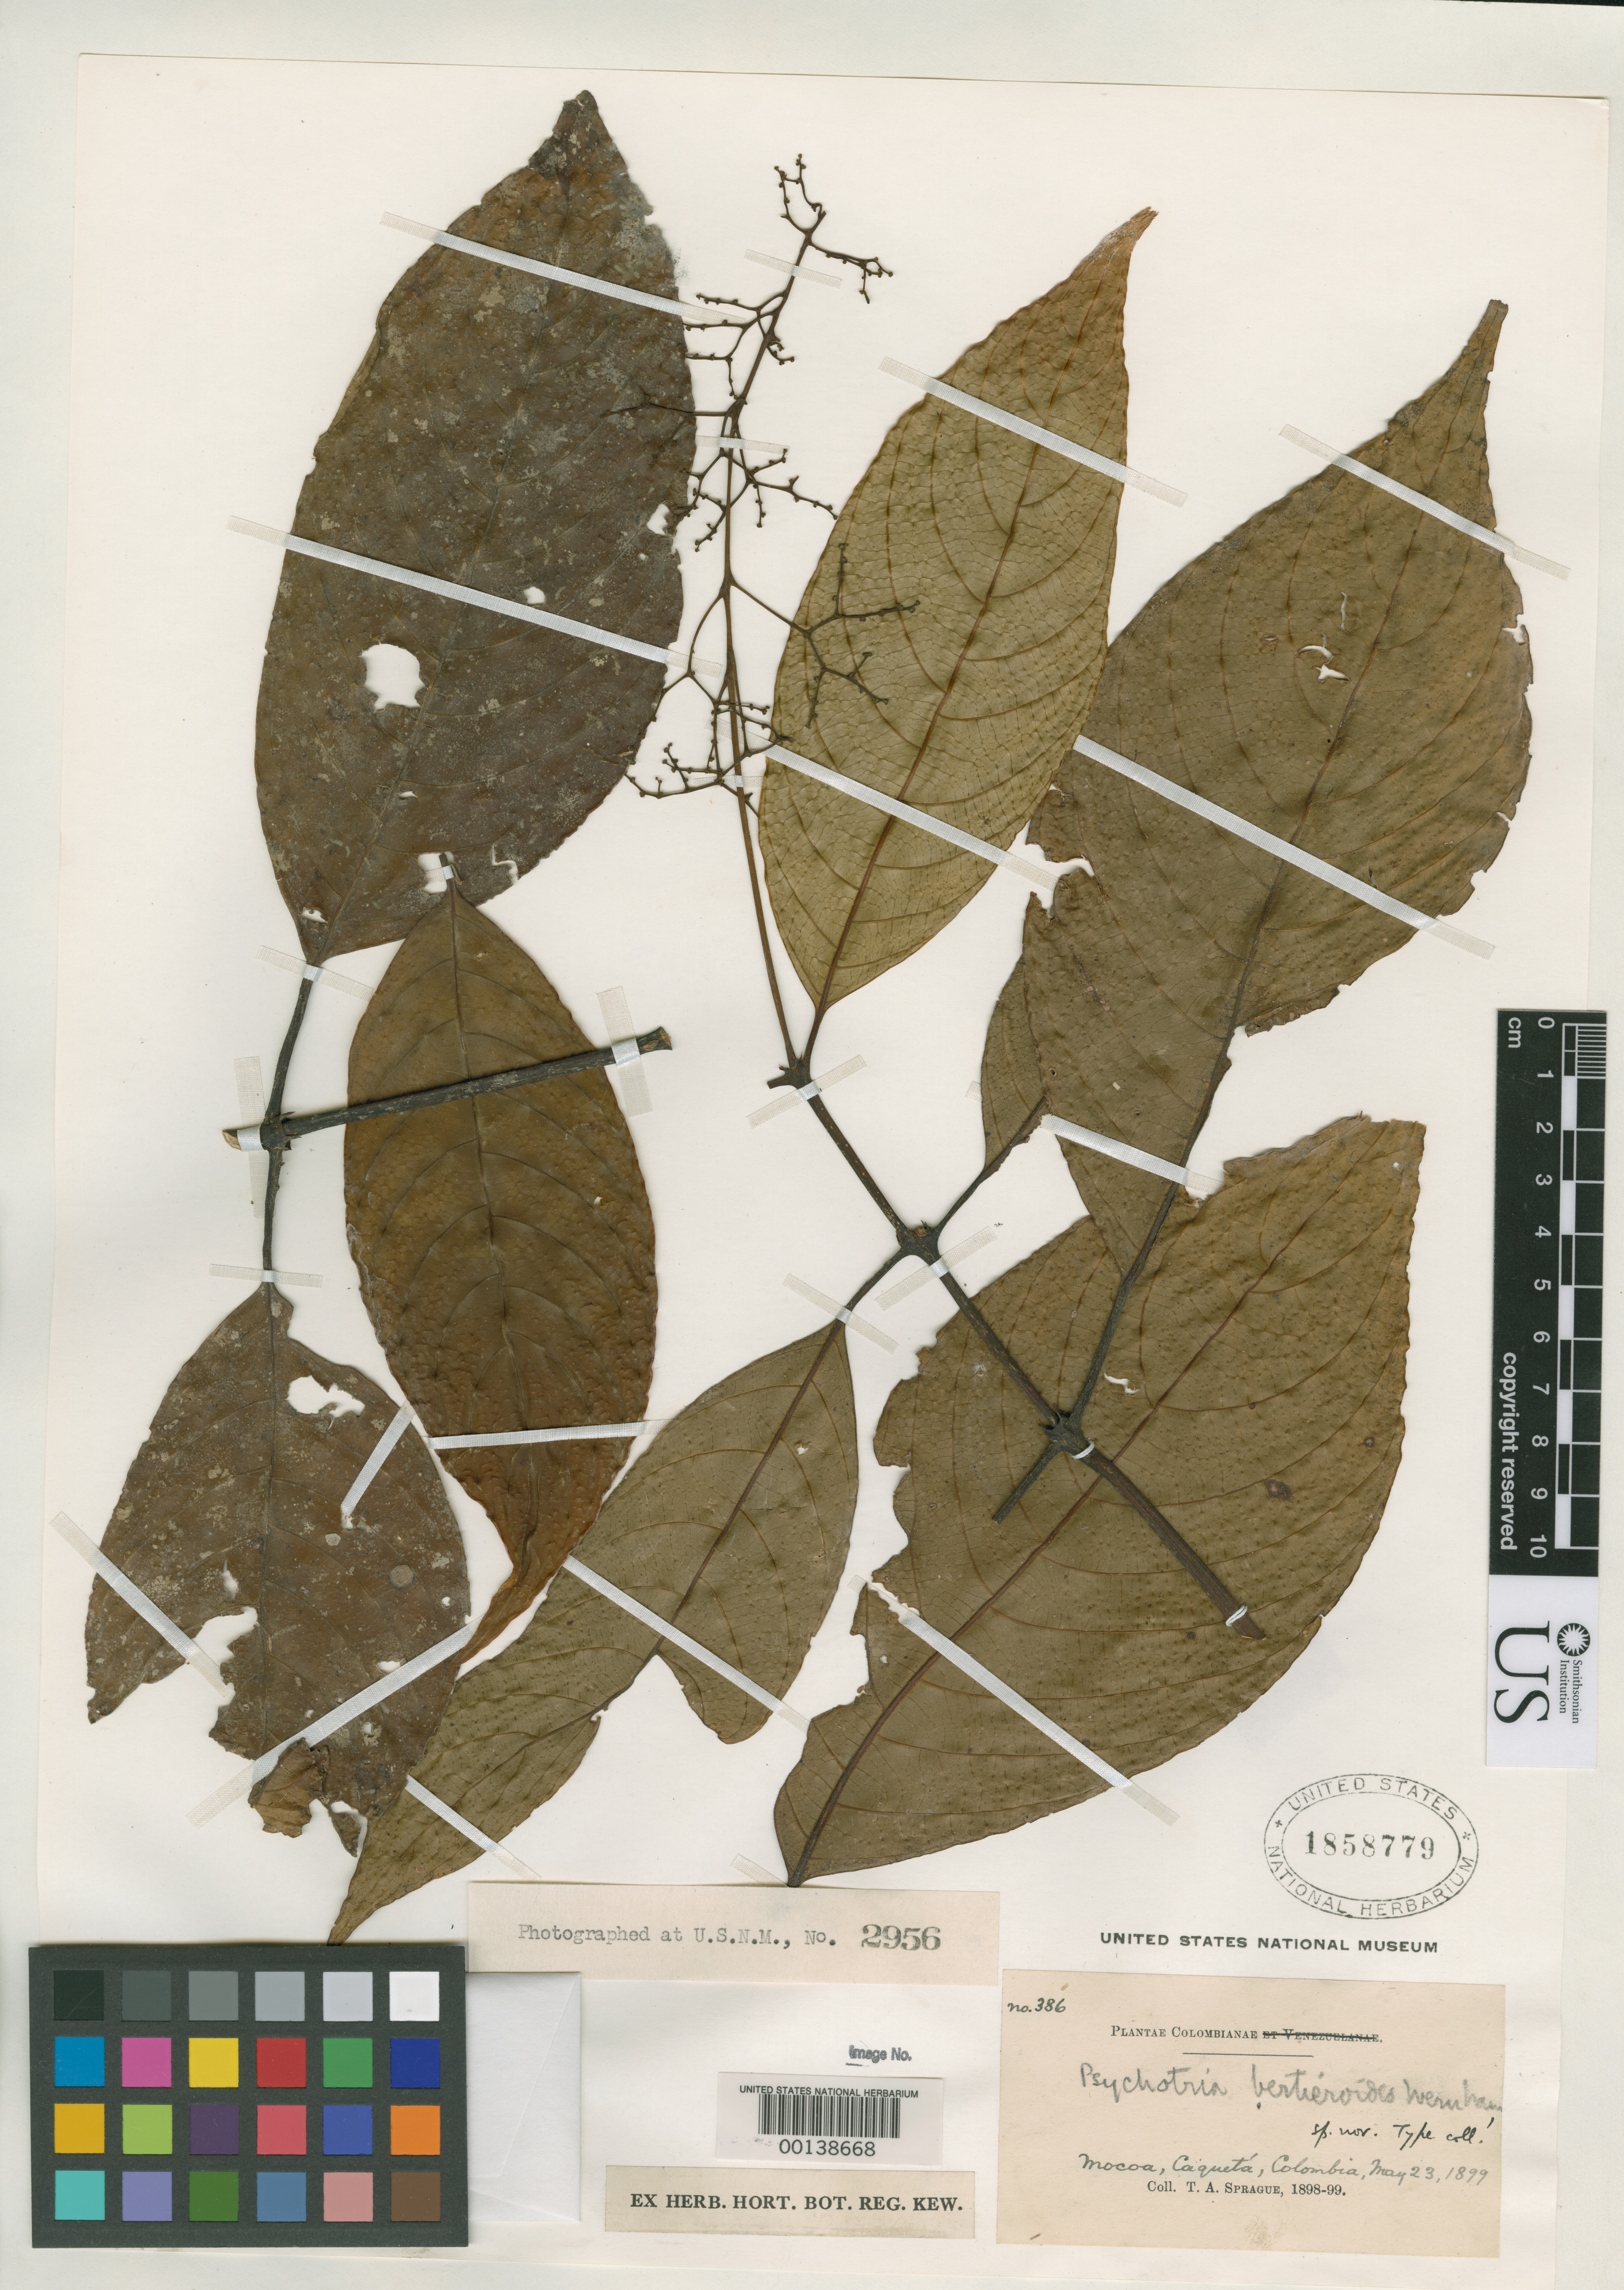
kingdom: Plantae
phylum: Tracheophyta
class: Magnoliopsida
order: Gentianales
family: Rubiaceae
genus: Psychotria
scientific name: Psychotria bertieroides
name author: Wernham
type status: Isotype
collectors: T. A. Sprague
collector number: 386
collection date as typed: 23 May 1899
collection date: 1899-05-23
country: Colombia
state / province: Caquetá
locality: Mocoa.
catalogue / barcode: US 1858779